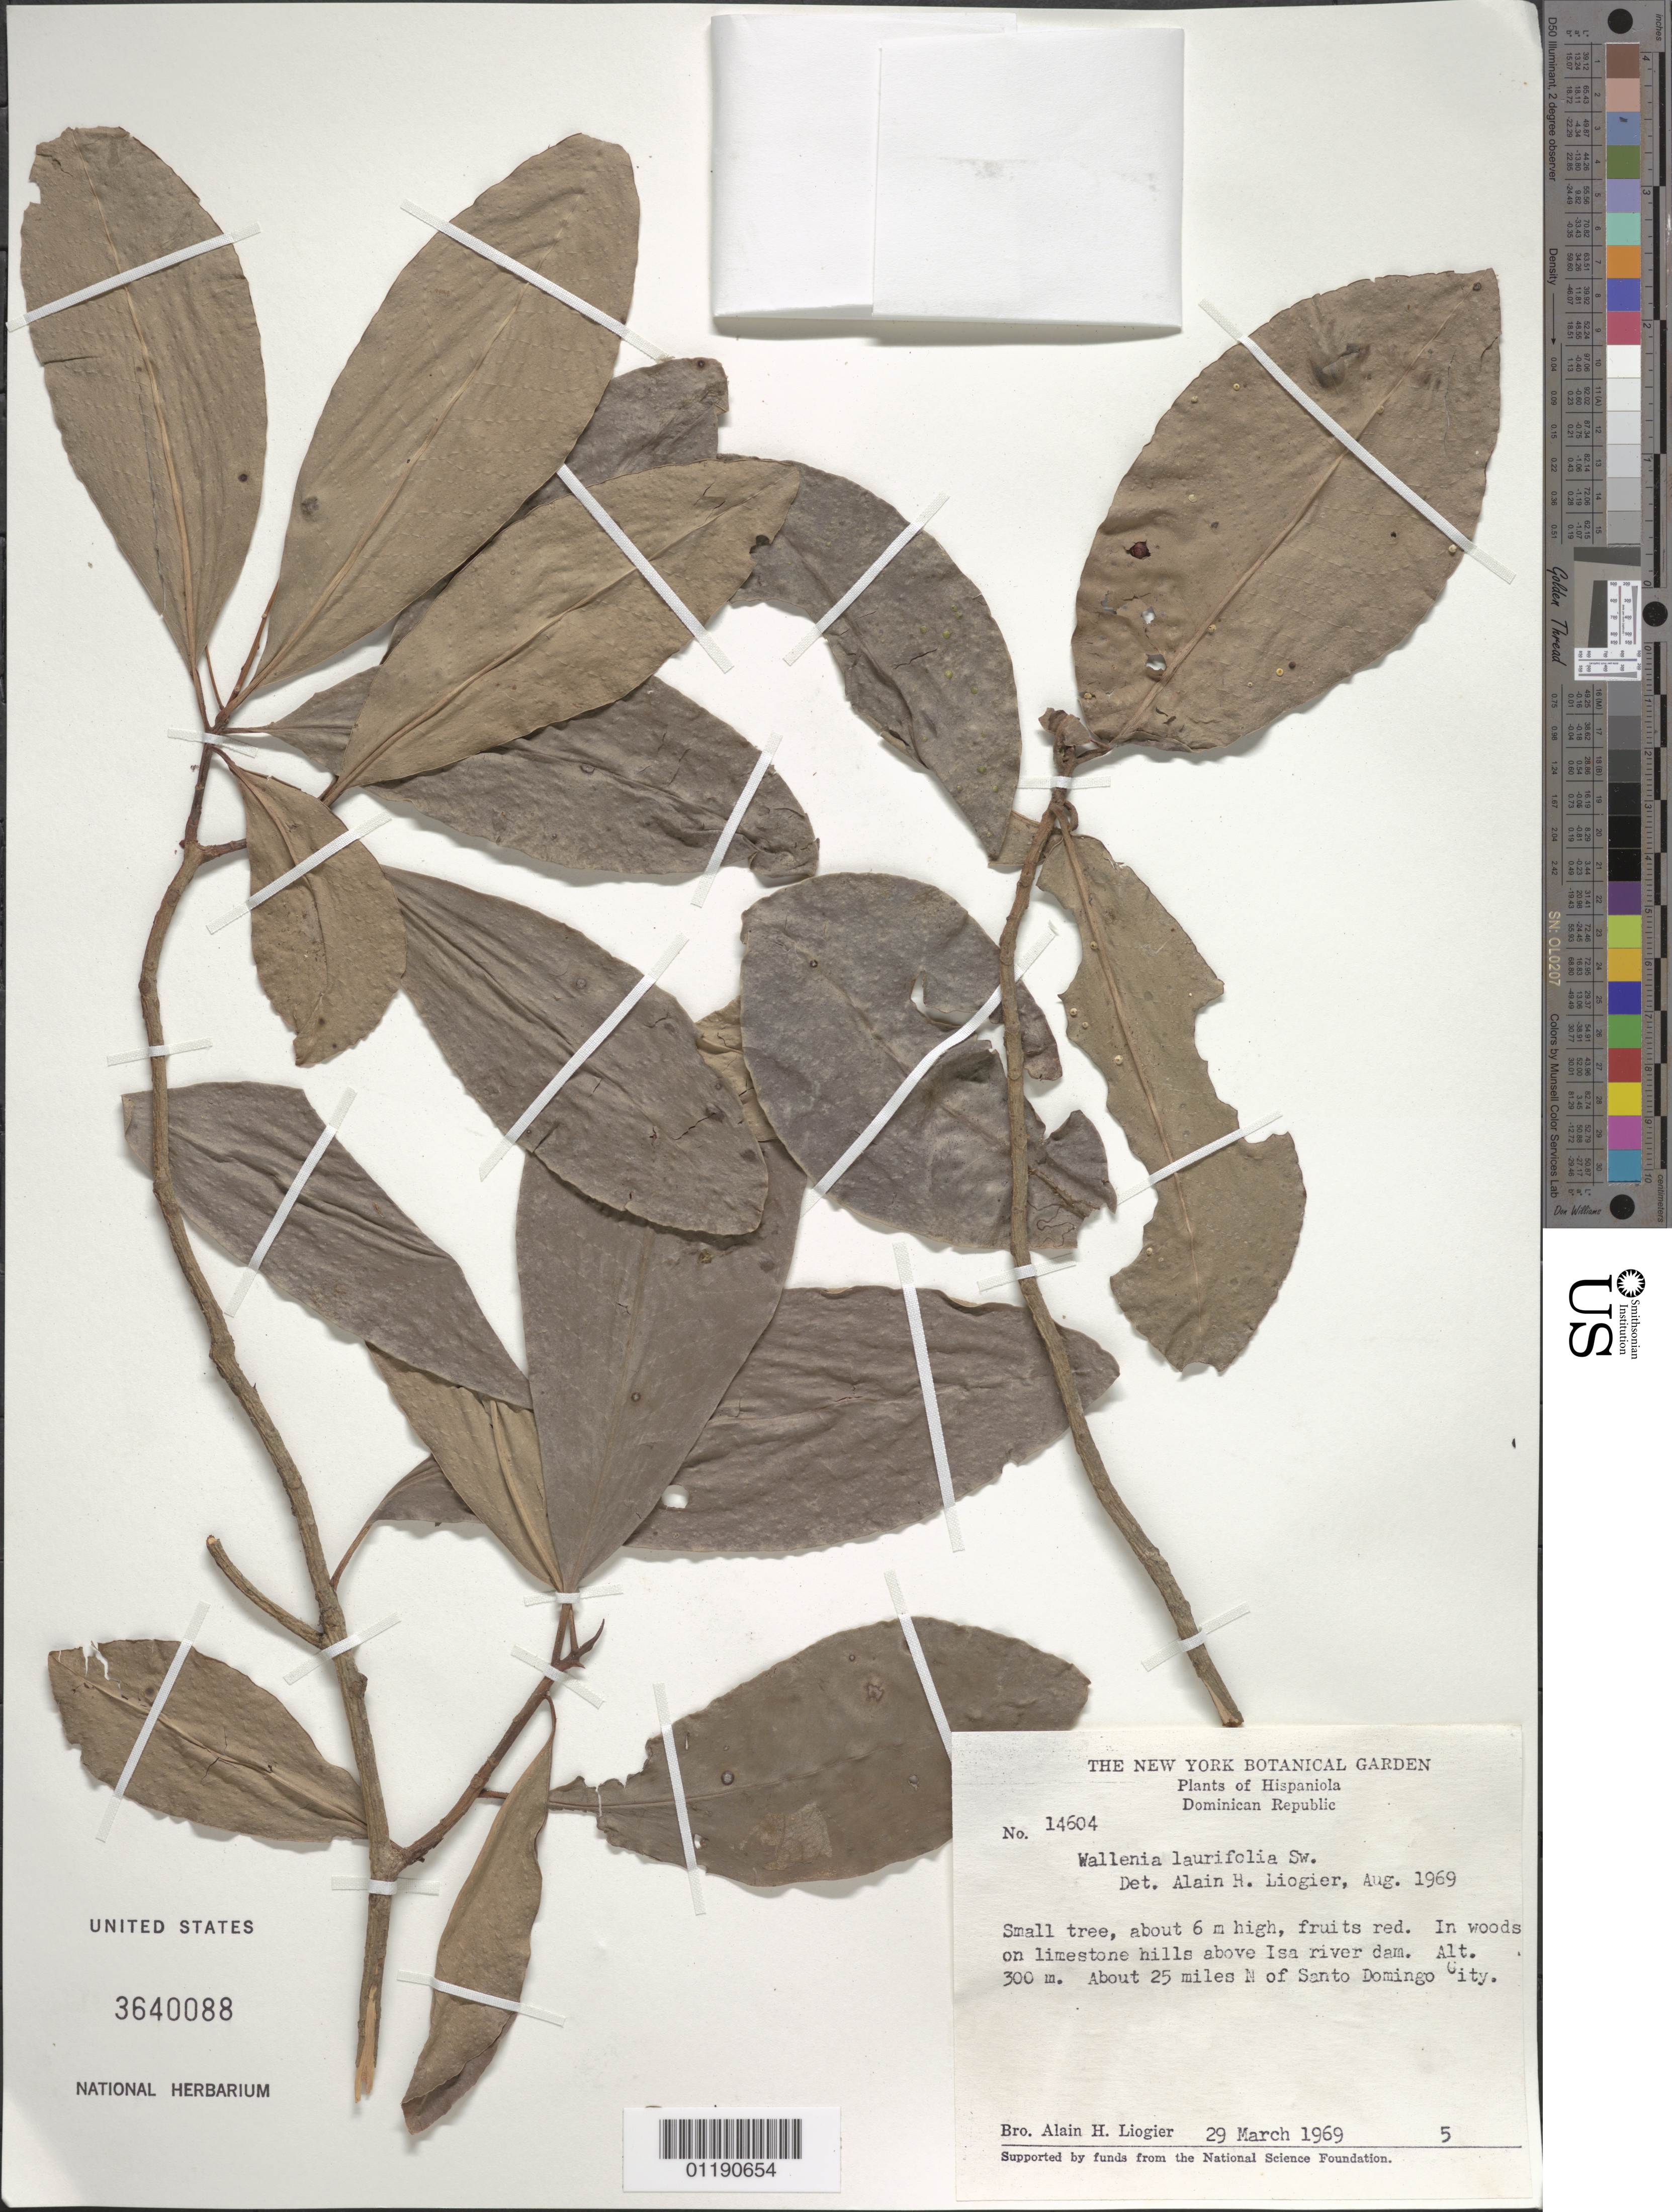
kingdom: Plantae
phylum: Tracheophyta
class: Magnoliopsida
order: Ericales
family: Primulaceae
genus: Wallenia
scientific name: Wallenia laurifolia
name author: Sw.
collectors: A. H. Liogier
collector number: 14604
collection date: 1969-03-29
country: Dominican Republic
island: Hispaniola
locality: In woods on hills above Isa river dam. About 25 miles N of Santo Domingo City.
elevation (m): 300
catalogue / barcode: US 3640088